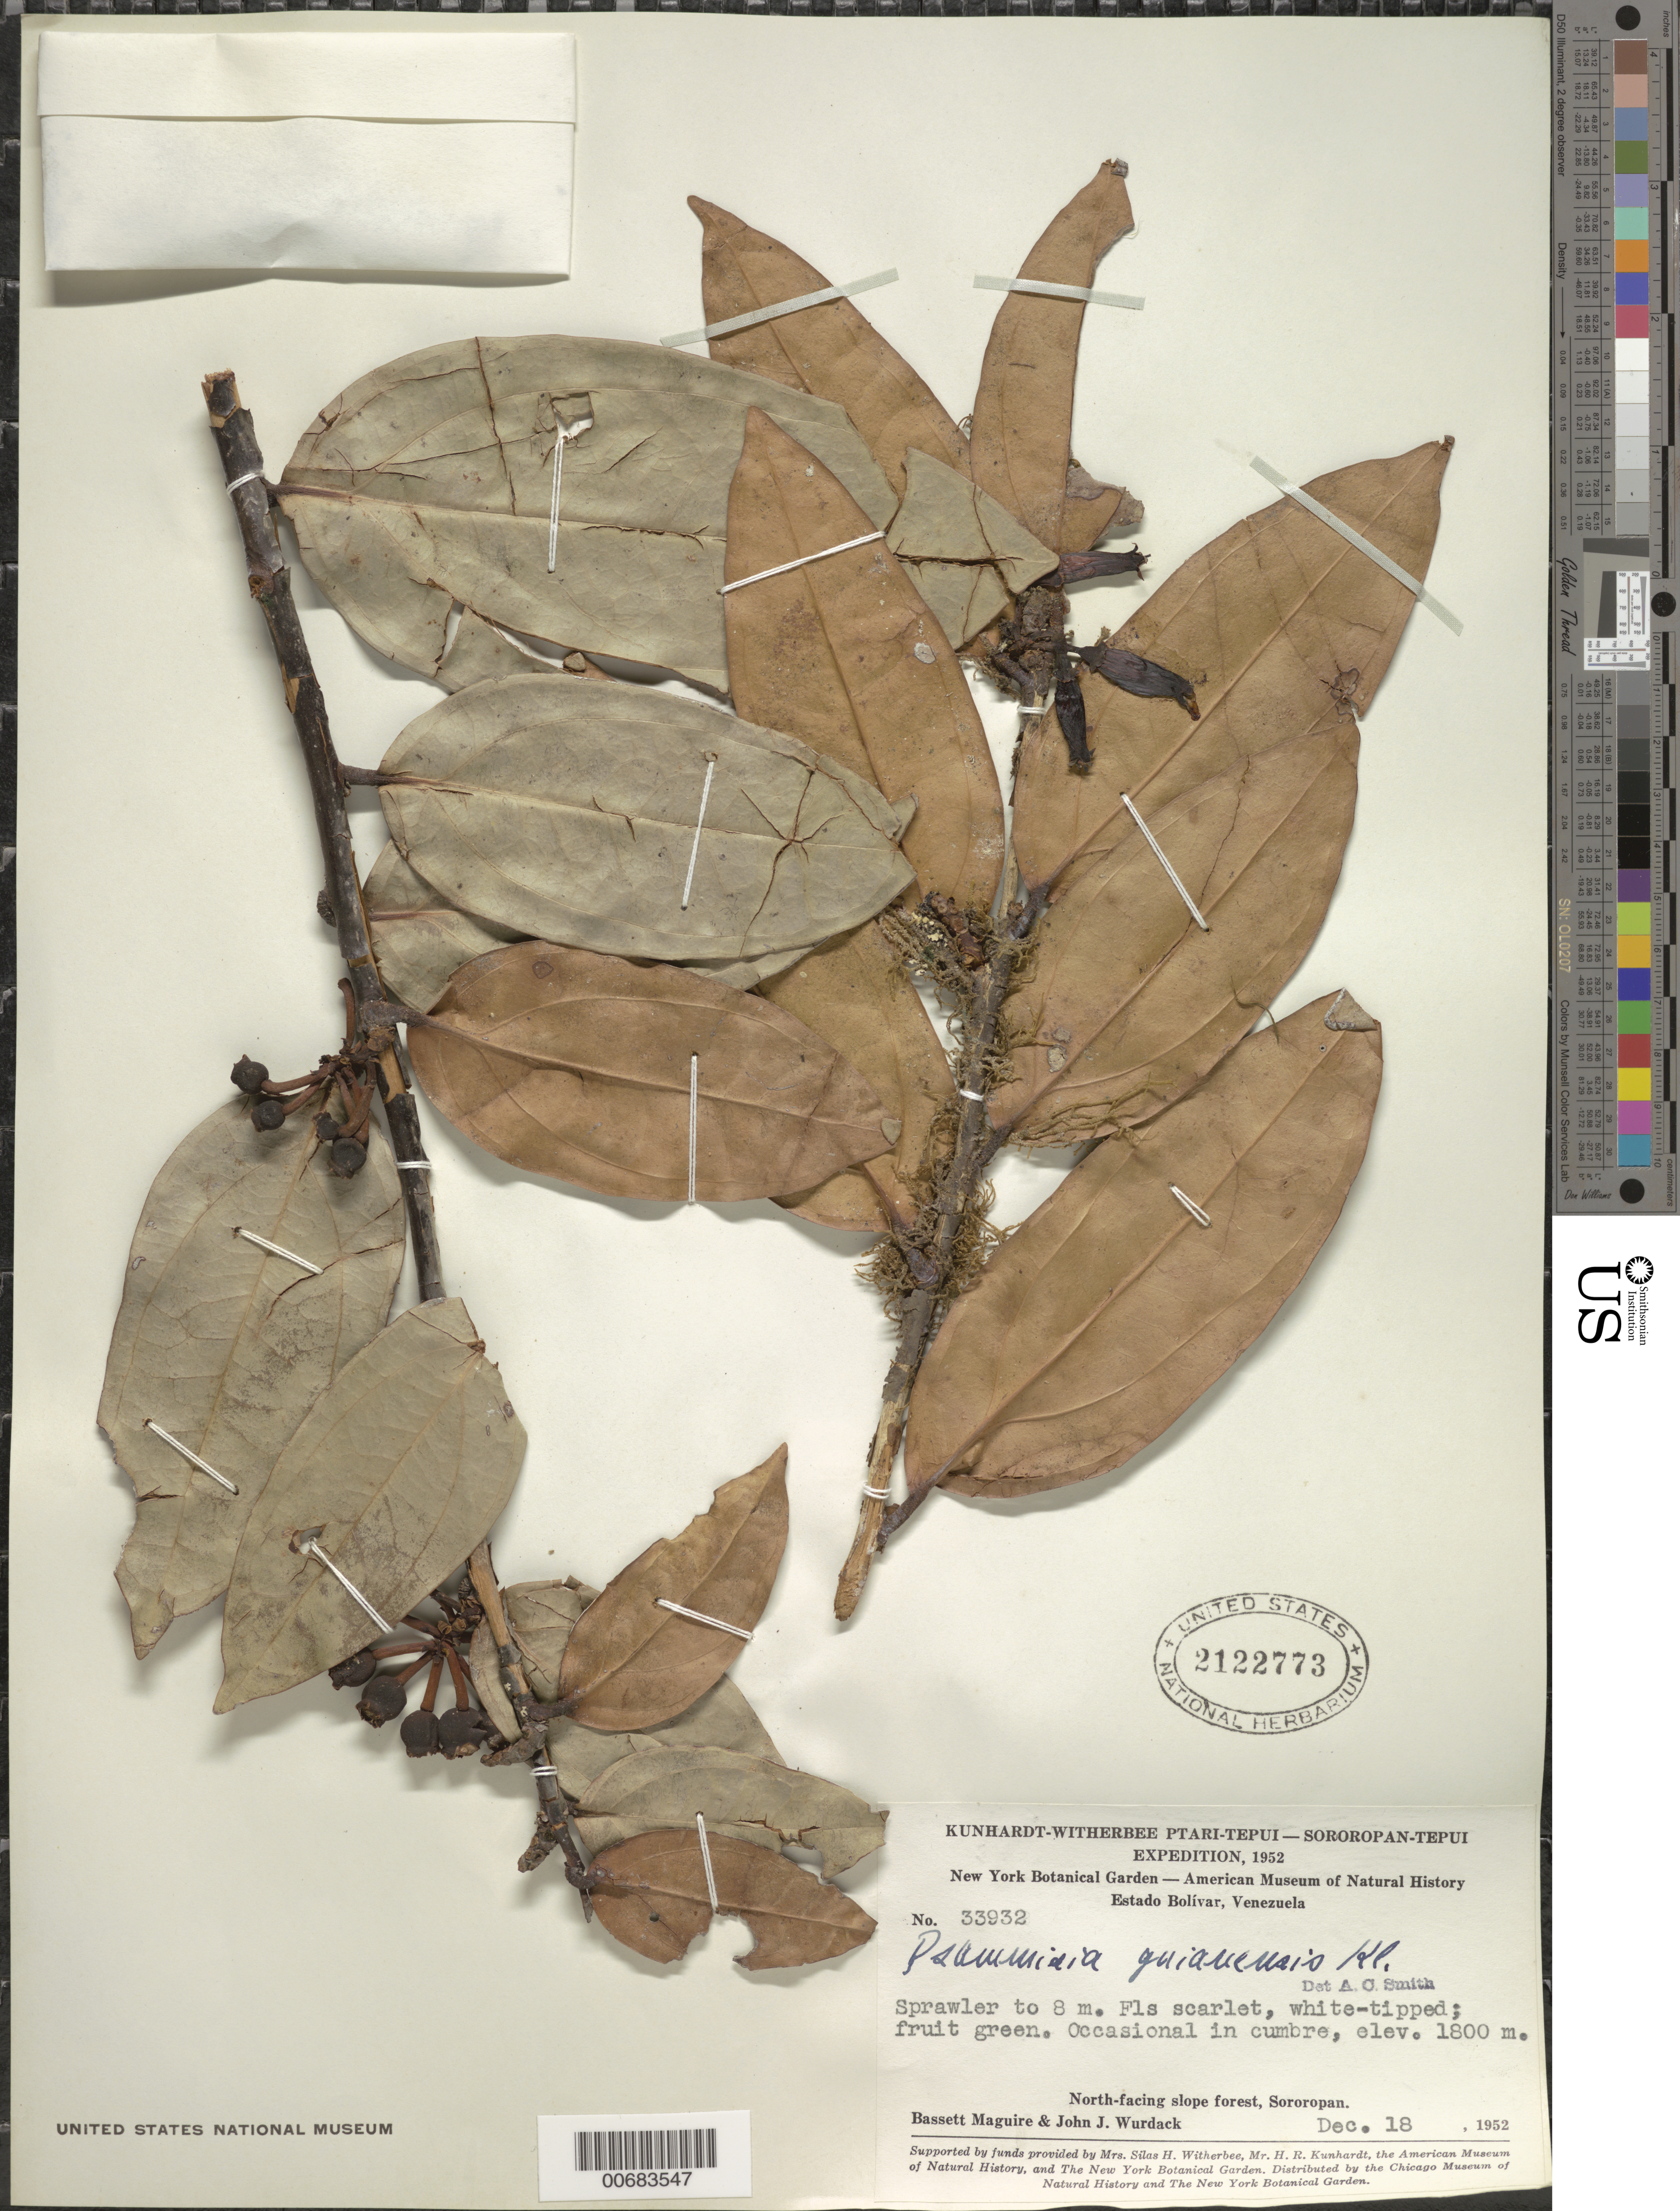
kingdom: Plantae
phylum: Tracheophyta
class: Magnoliopsida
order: Ericales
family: Ericaceae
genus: Psammisia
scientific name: Psammisia guianensis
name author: Klotzsch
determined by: Smith, A. C.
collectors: B. Maguire & J. J. Wurdack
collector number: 33932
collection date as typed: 18-Dec-52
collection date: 1952-12-18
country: Venezuela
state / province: Bolívar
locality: Sororopán-tepuí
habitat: Cumbre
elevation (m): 1800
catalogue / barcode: US 2122773